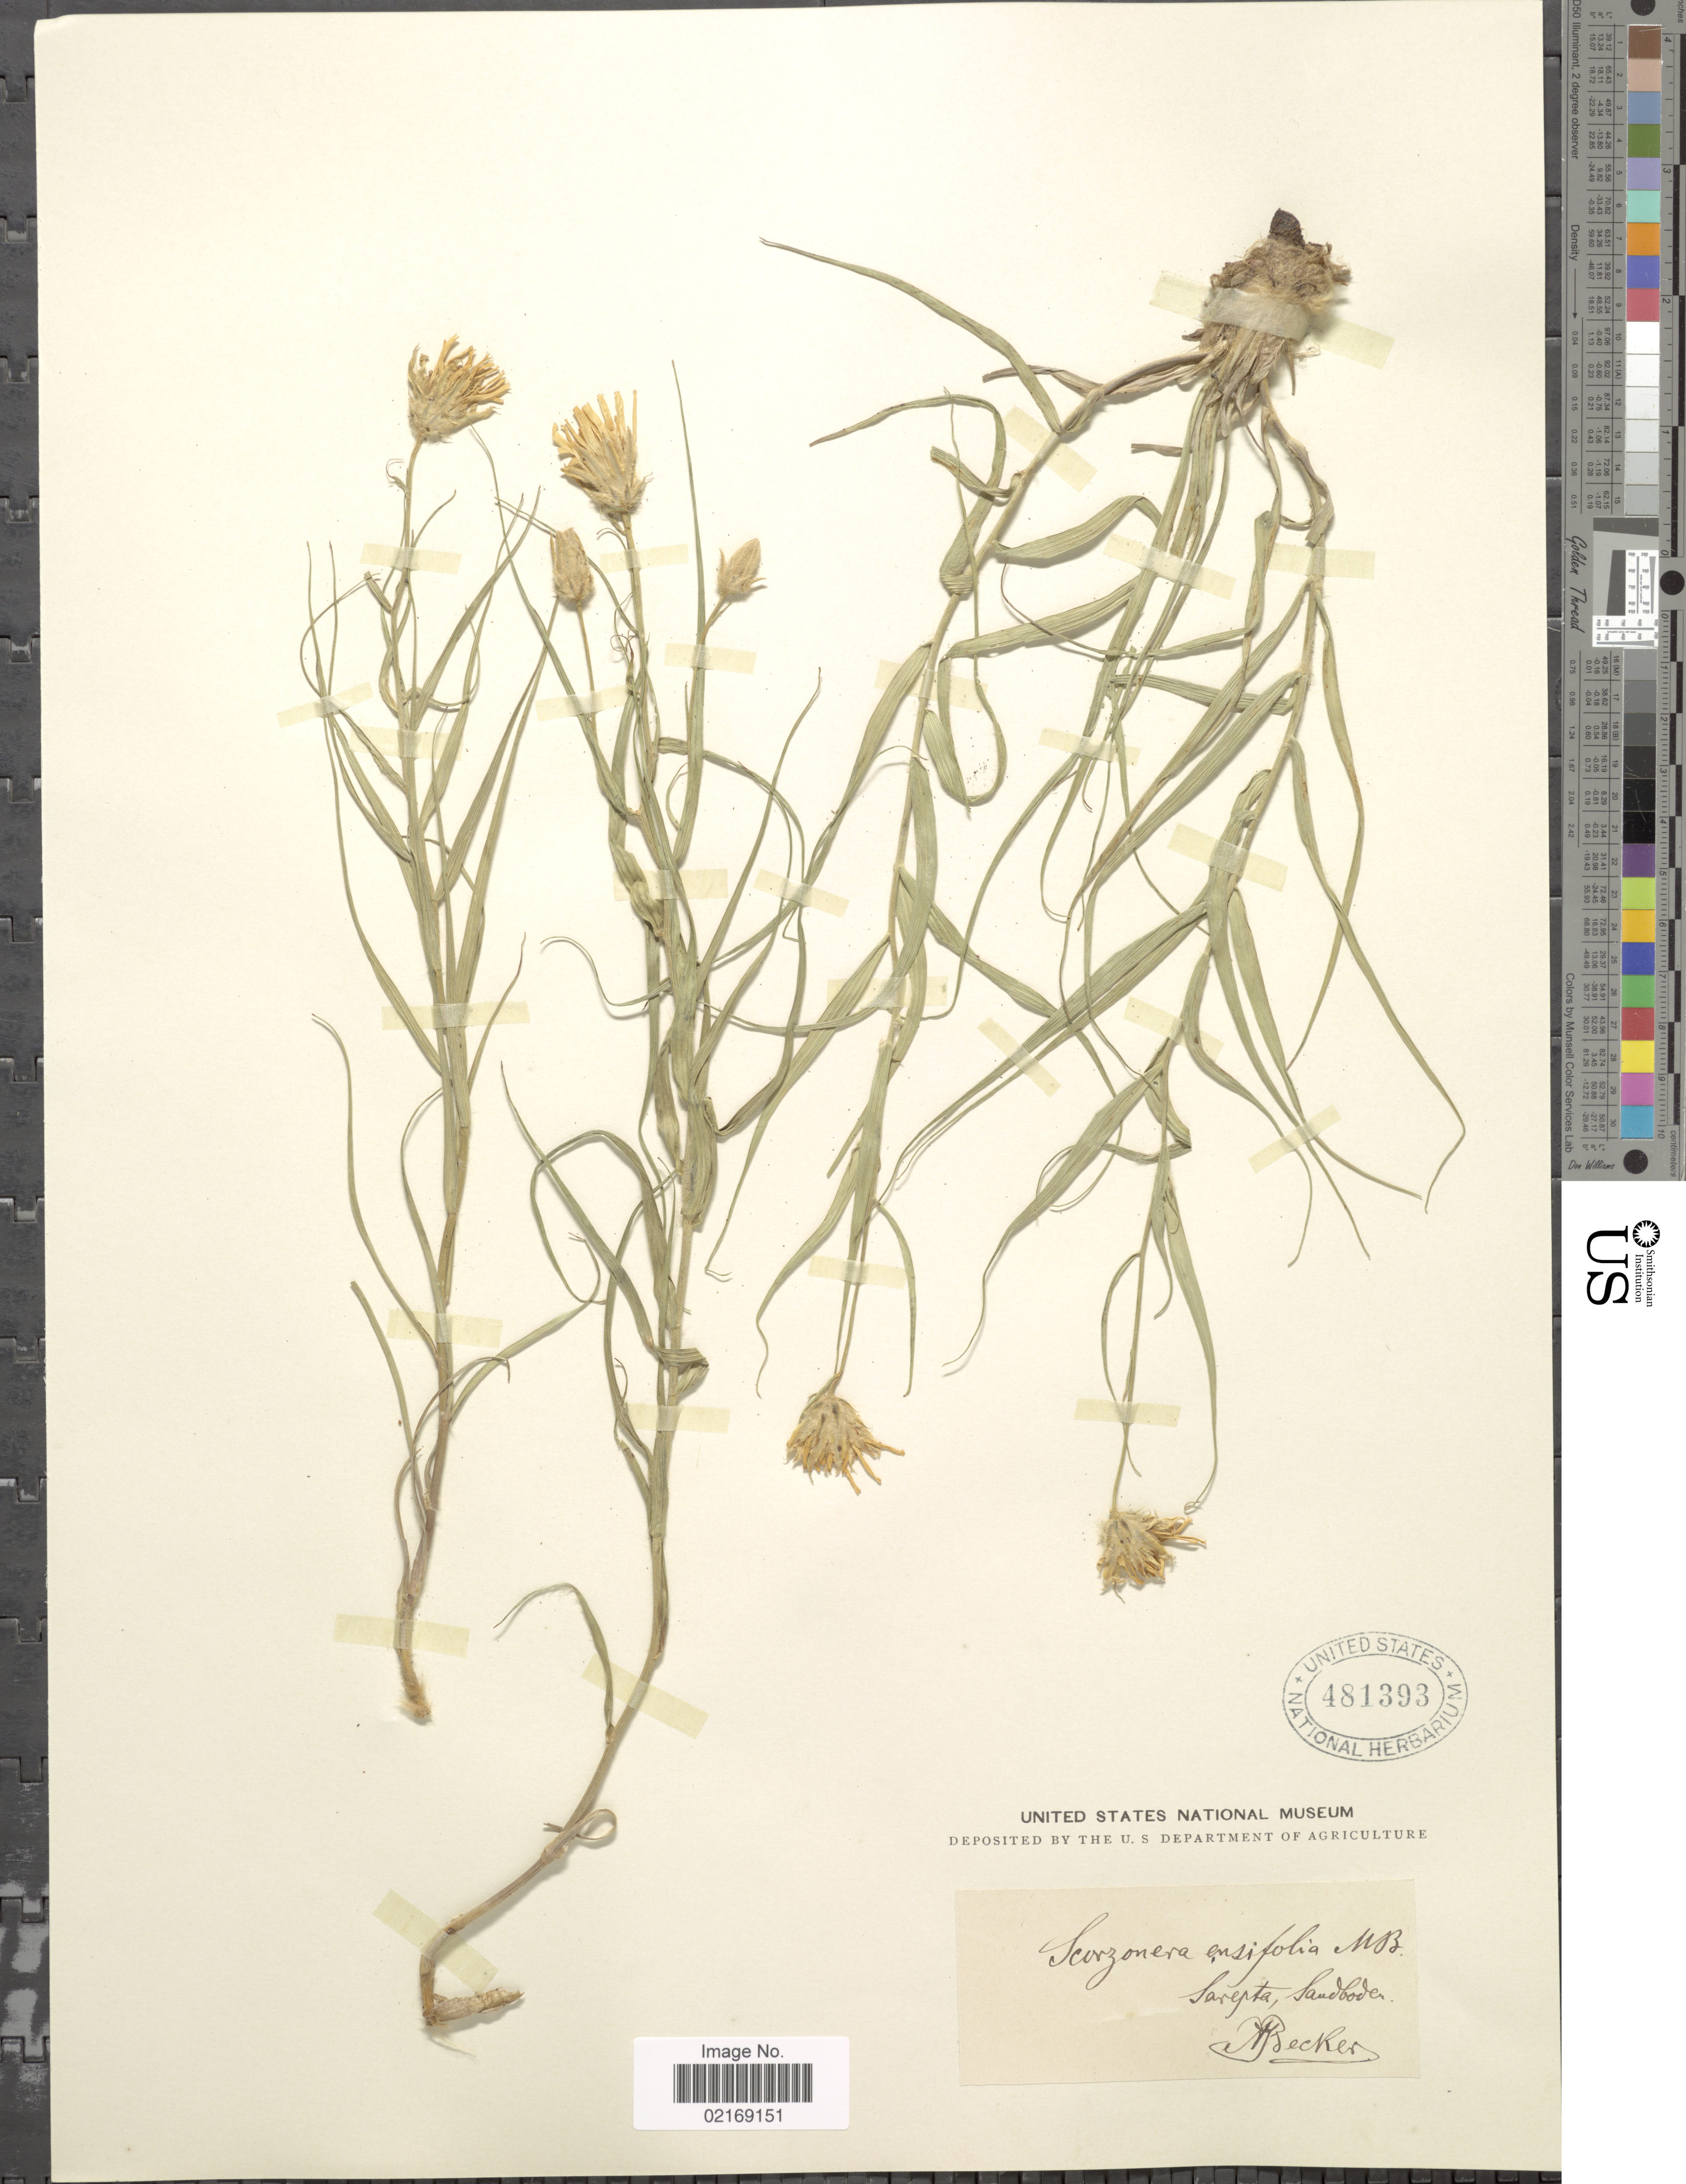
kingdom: Plantae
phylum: Tracheophyta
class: Magnoliopsida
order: Asterales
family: Asteraceae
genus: Scorzonera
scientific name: Scorzonera ensifolia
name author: M. Bieb.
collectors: A. Becker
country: Russian Federation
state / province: Volgograd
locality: Sarepta, Sandboden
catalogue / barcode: US 481393